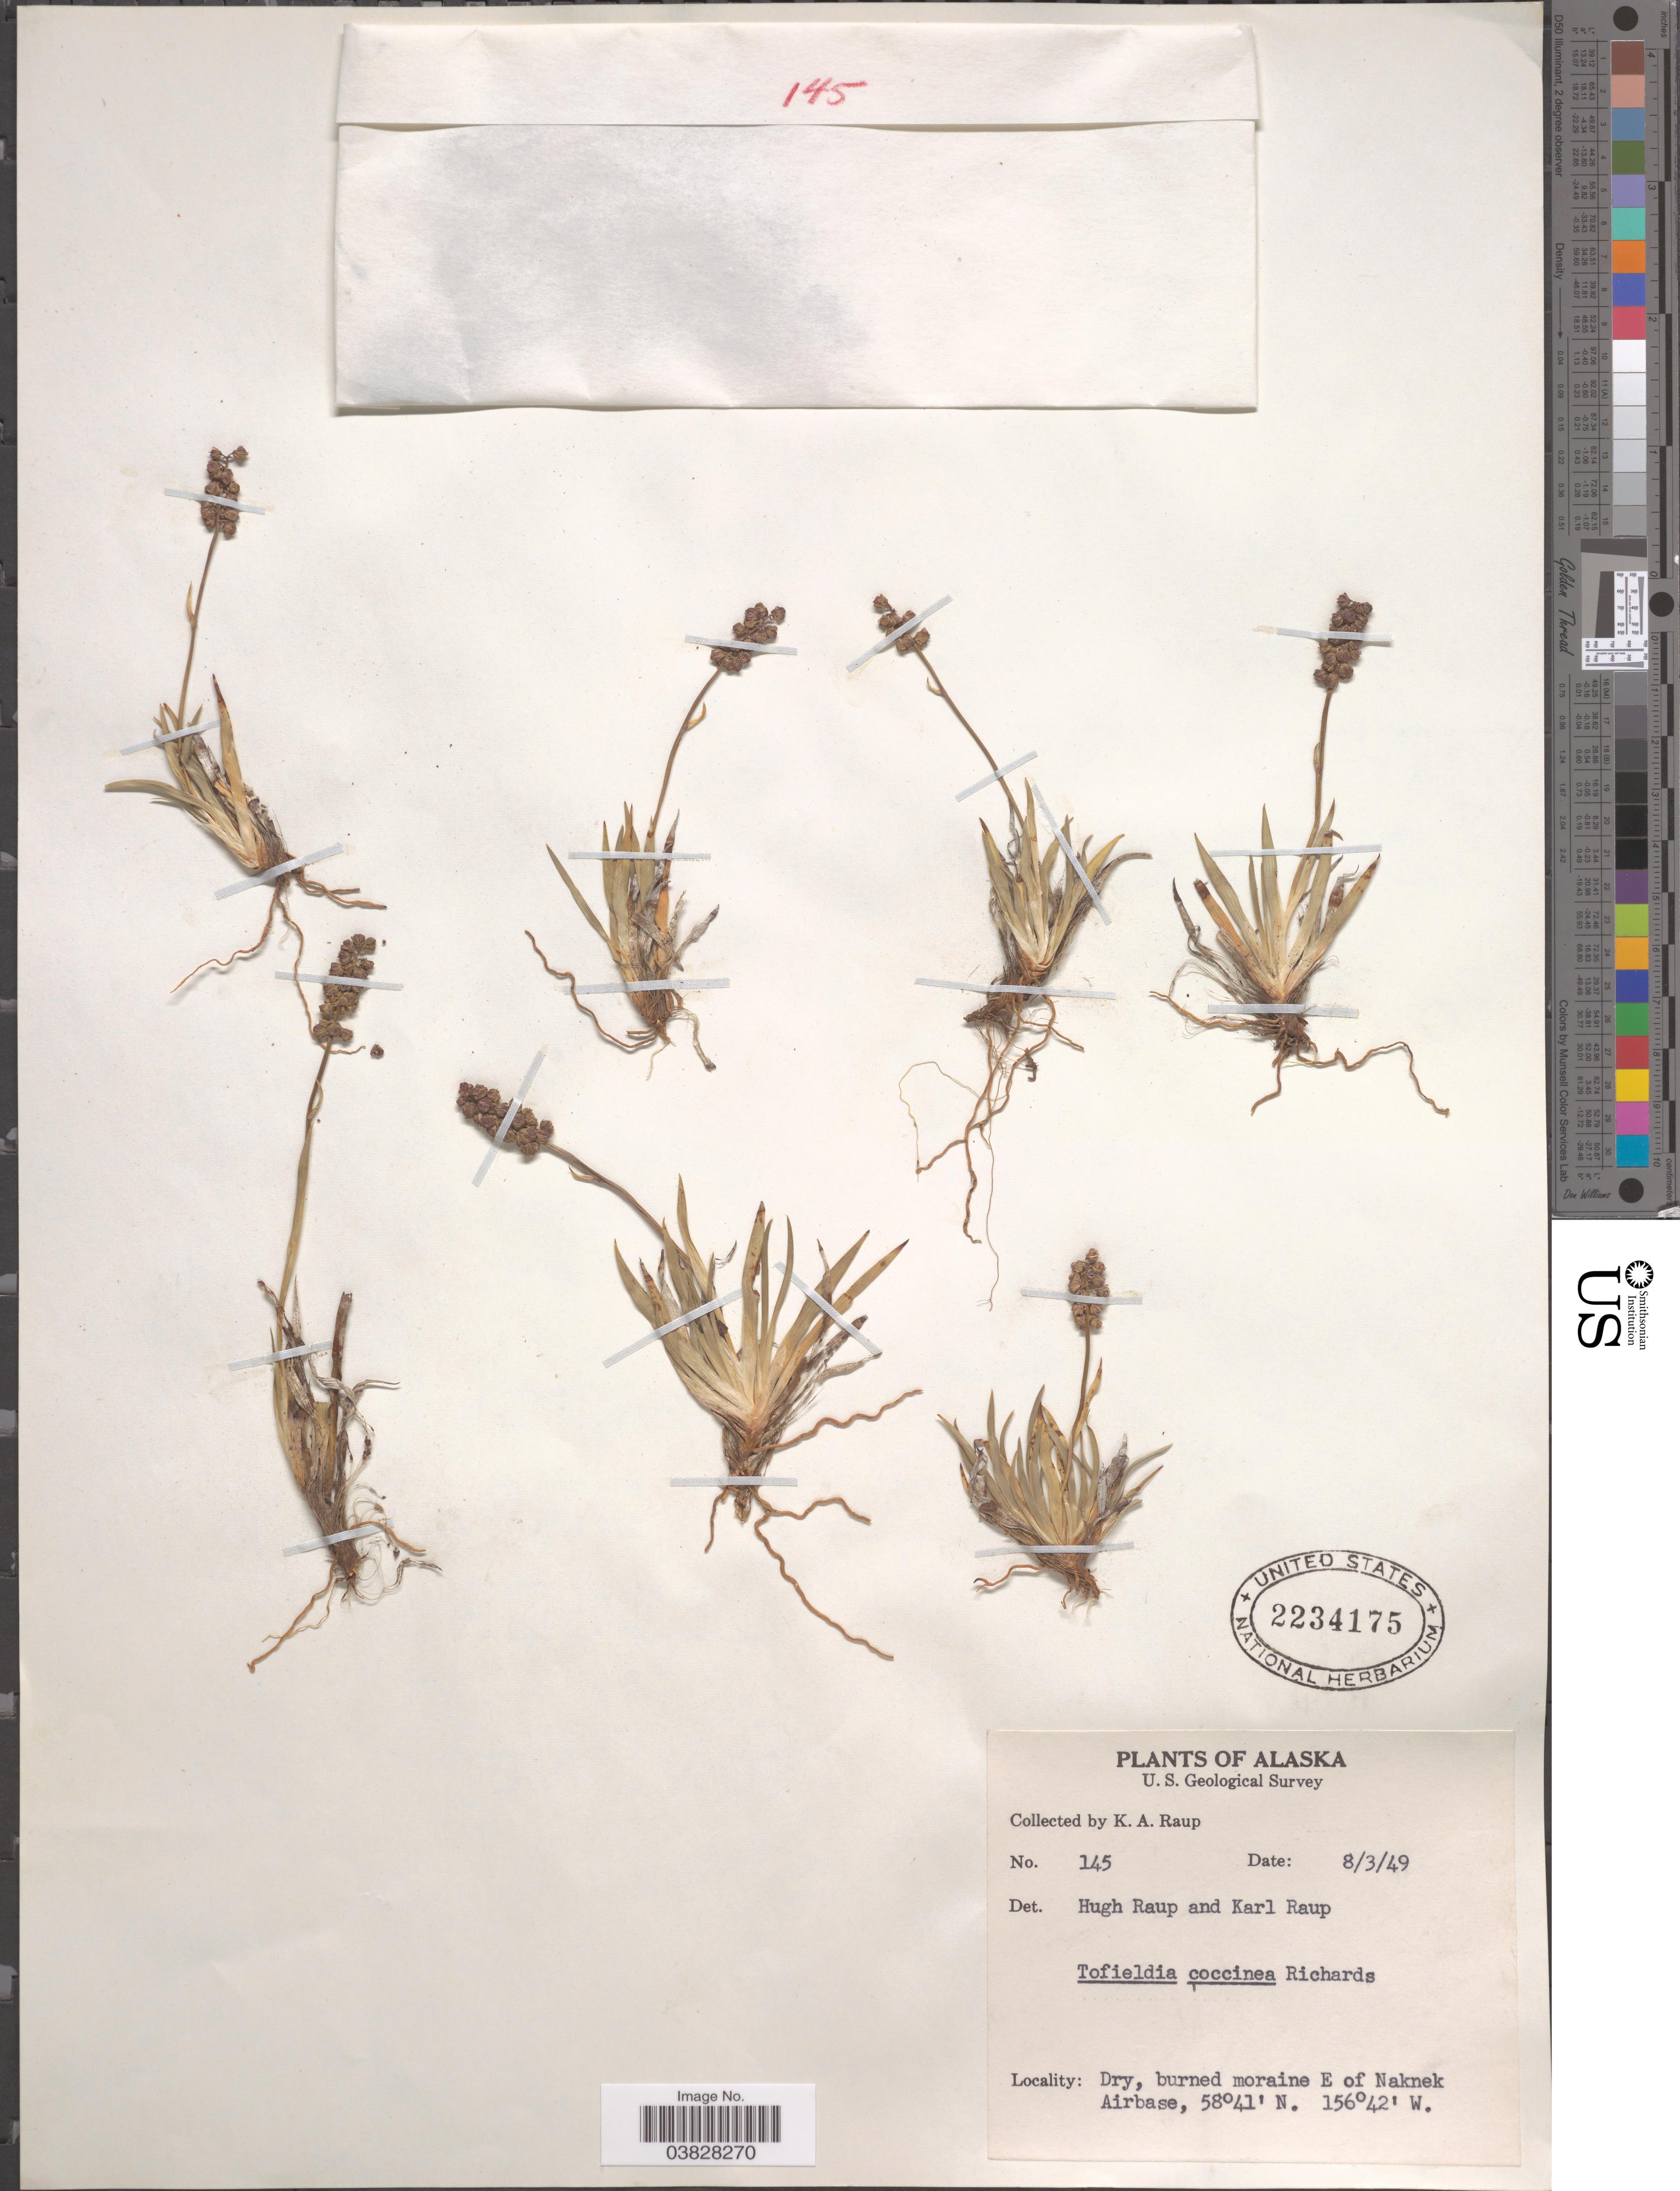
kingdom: Plantae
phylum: Tracheophyta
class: Liliopsida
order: Alismatales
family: Tofieldiaceae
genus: Tofieldia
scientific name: Tofieldia coccinea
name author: Richardson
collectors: K. Raup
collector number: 145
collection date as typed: Transcribed d/m/y: 3/8/49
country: United States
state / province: Alaska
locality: E of Naknek Airbase.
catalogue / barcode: US 2234175